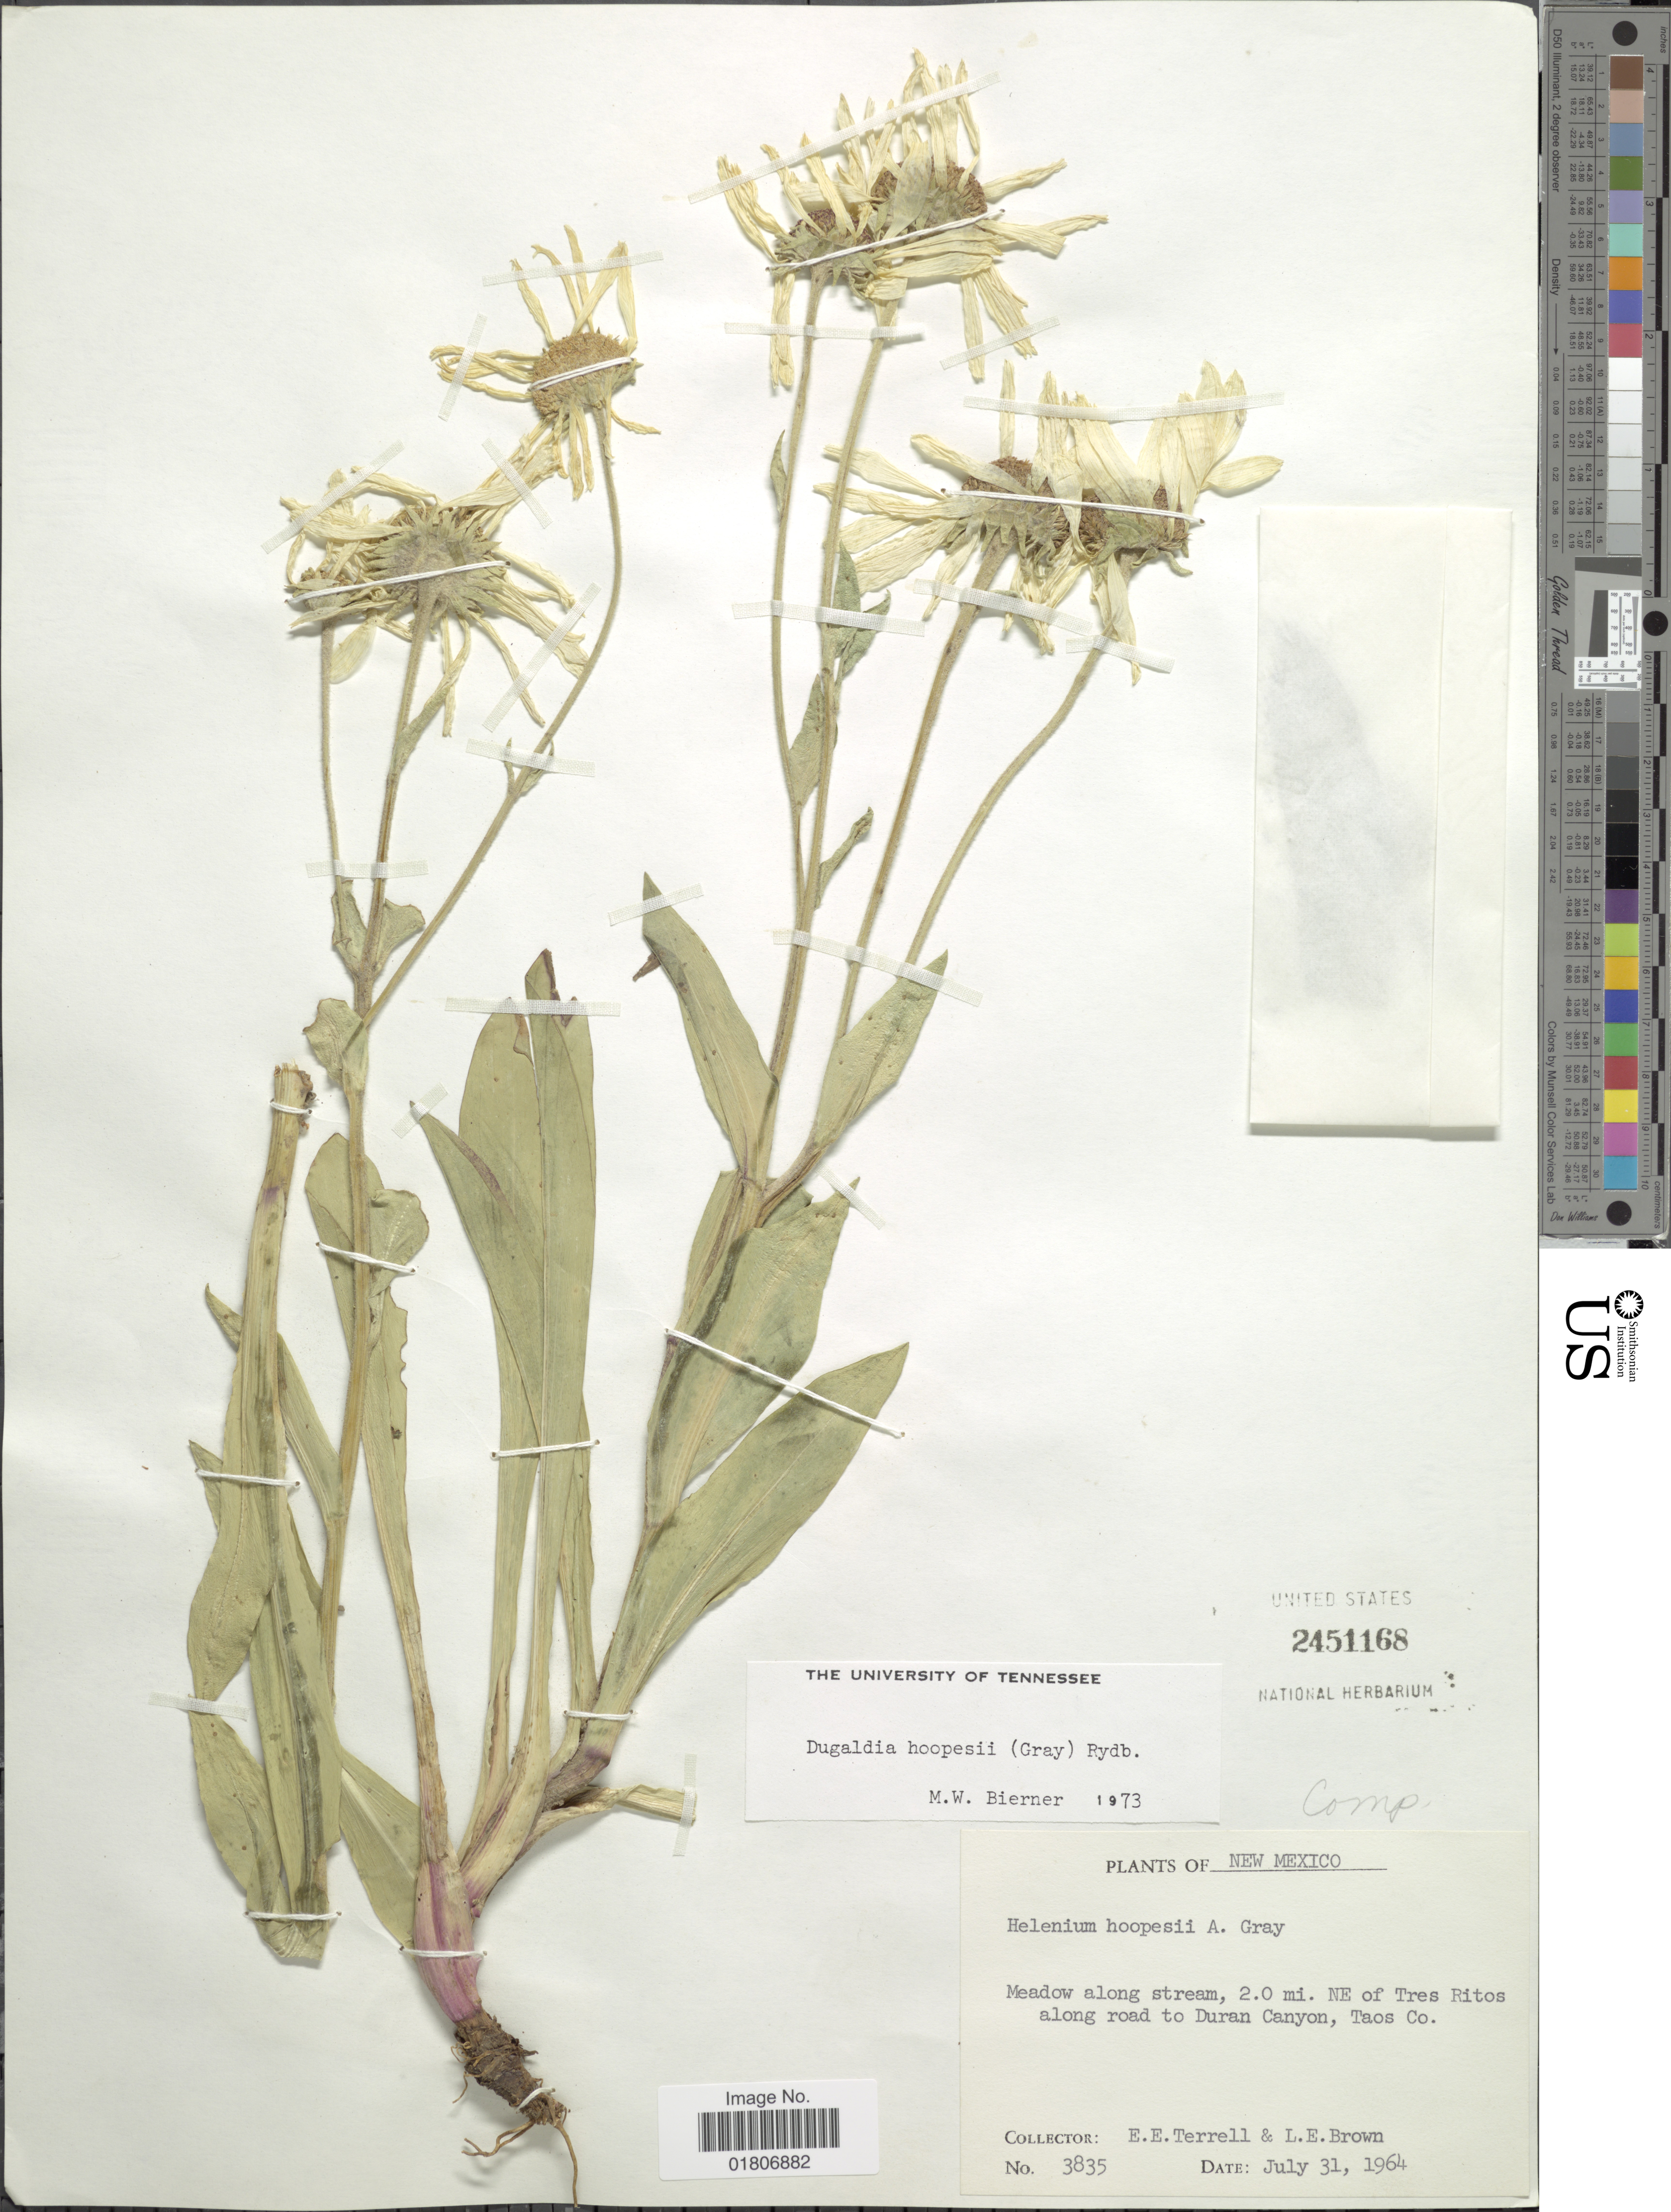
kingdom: Plantae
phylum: Tracheophyta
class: Magnoliopsida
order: Asterales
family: Asteraceae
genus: Dugaldia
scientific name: Dugaldia hoopesii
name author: (A. Gray) Rydb.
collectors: E. E. Terrell & L. E. Brown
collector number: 3835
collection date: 1964-07-31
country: United States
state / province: New Mexico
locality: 2.0 mi. NE of Tres Ritos along road to Duran Canyon, Taos Co.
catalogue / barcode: US 2451168